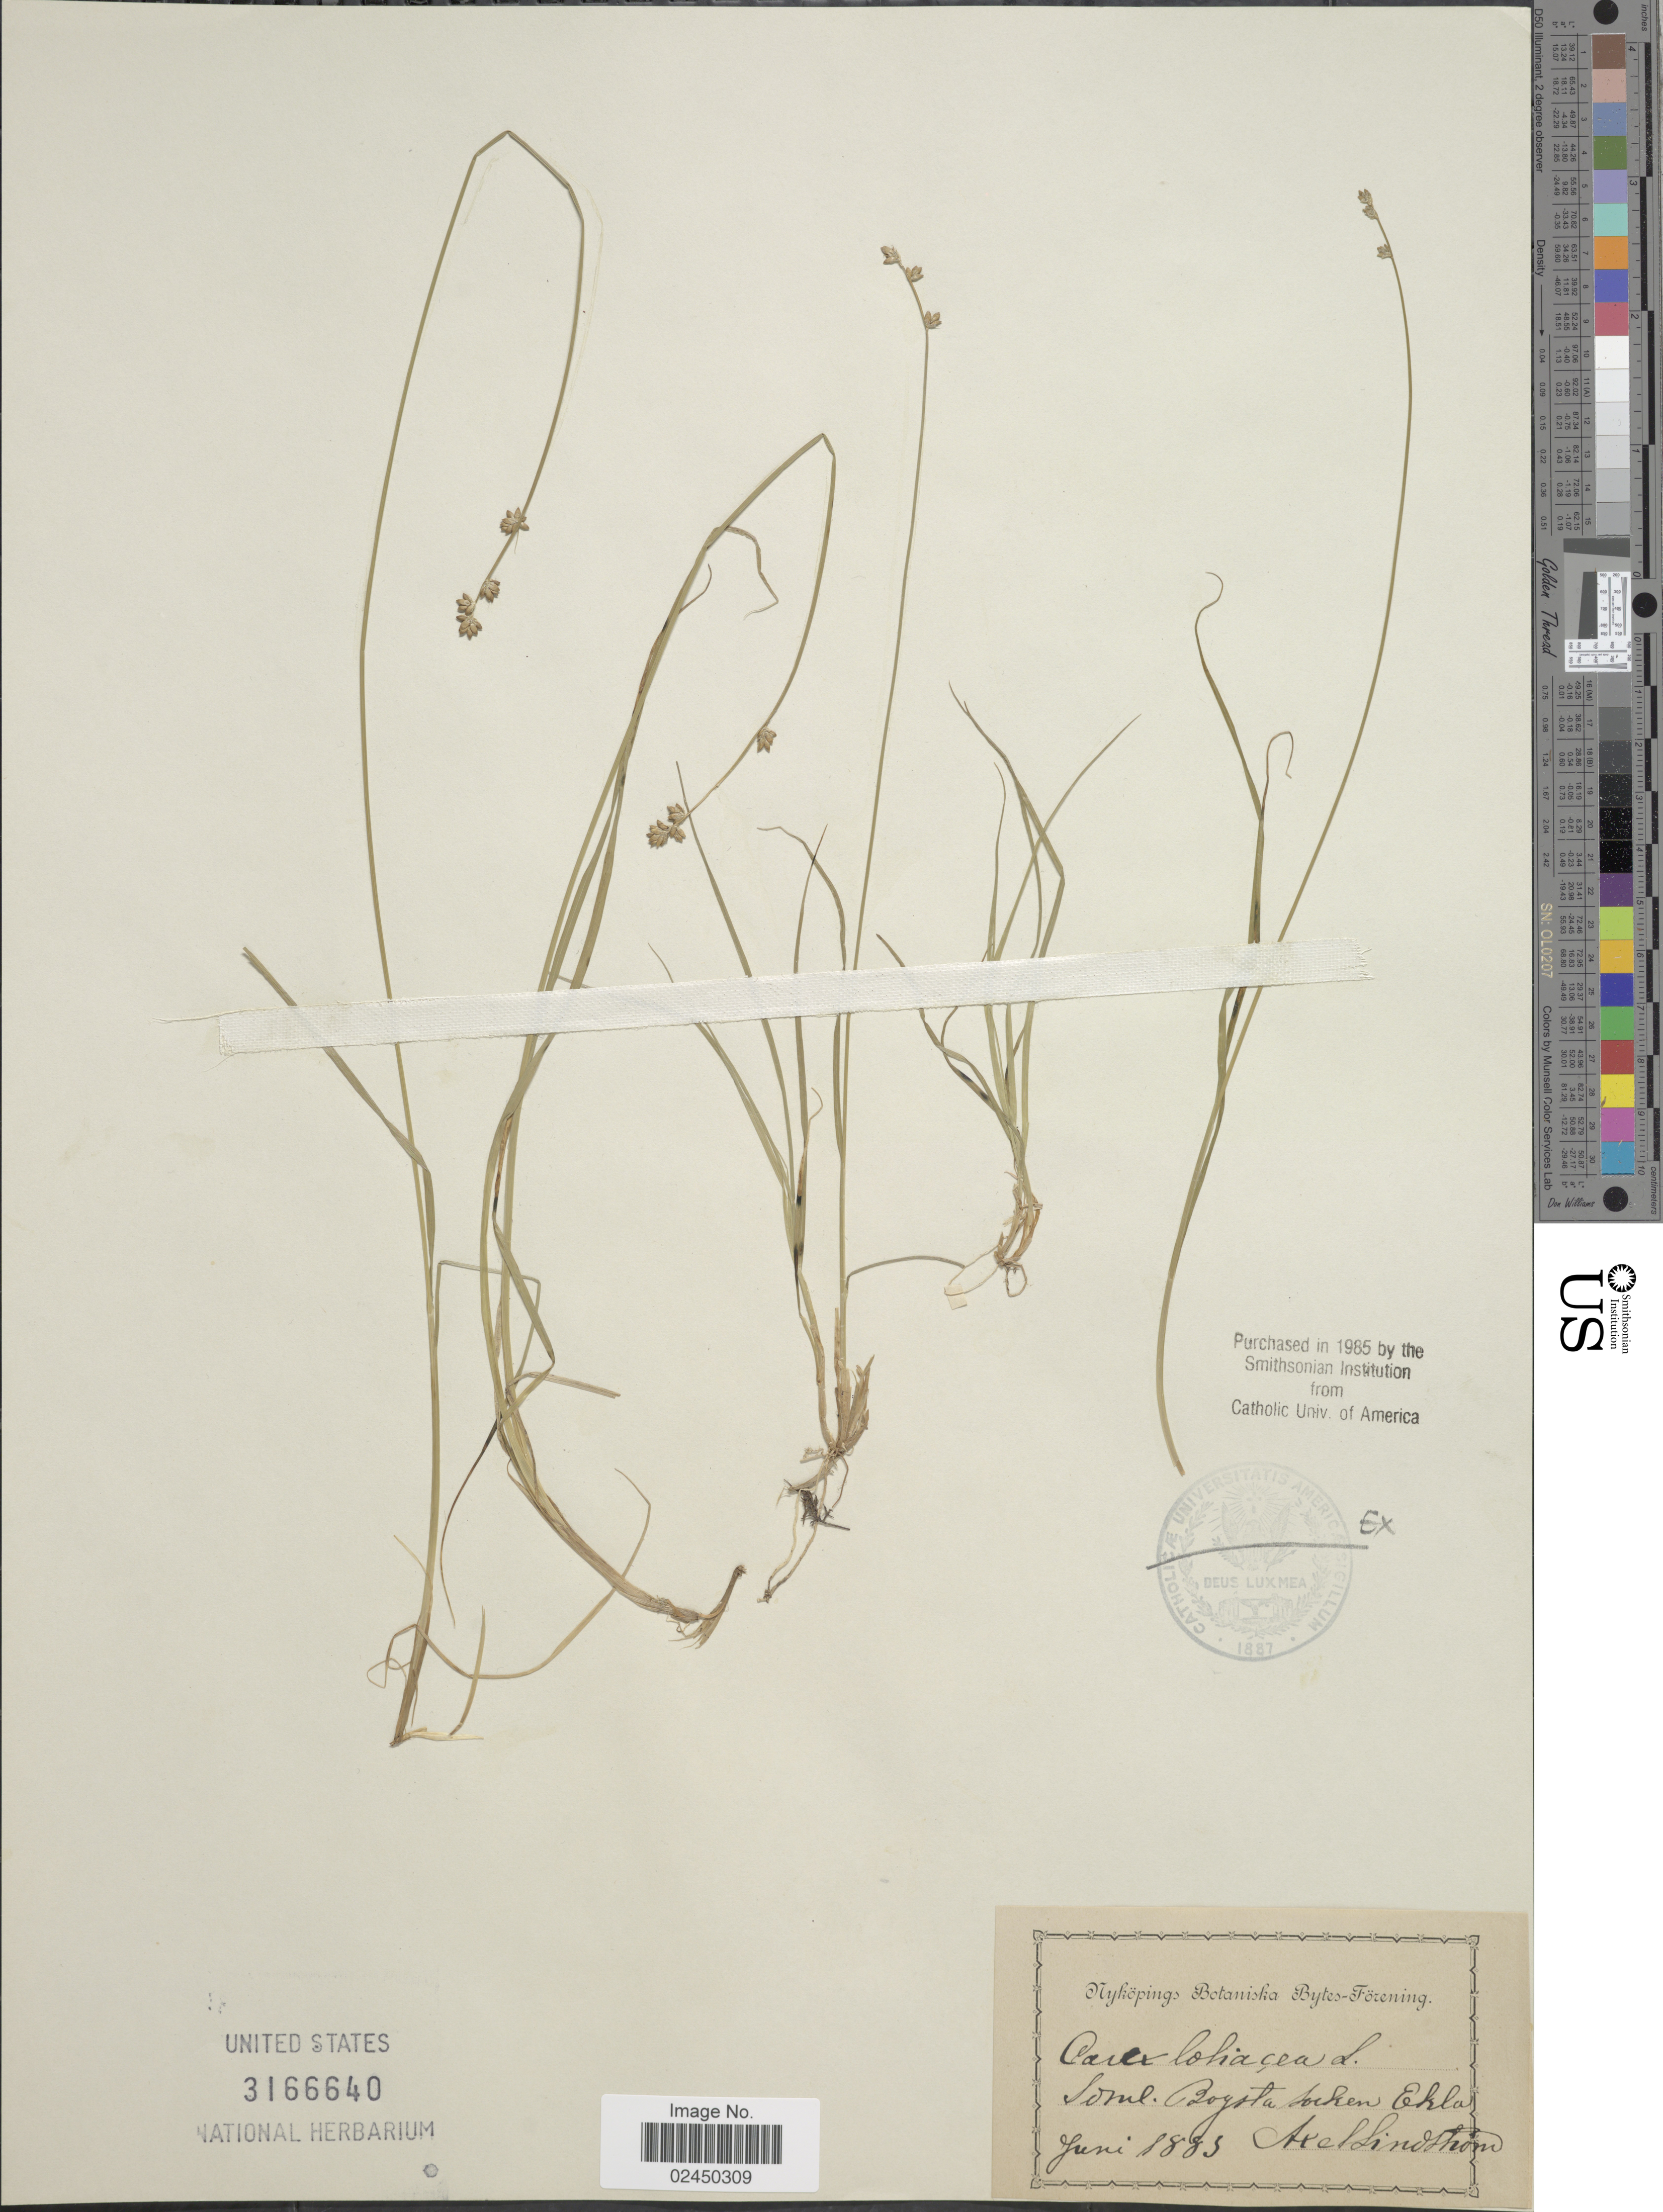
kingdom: Plantae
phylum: Tracheophyta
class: Liliopsida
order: Poales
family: Cyperaceae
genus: Carex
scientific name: Carex loliacea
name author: L.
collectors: A. Lindstrom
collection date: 1885-06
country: Sweden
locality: Soml. Bogsta Socken Ekla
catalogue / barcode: US 3166640